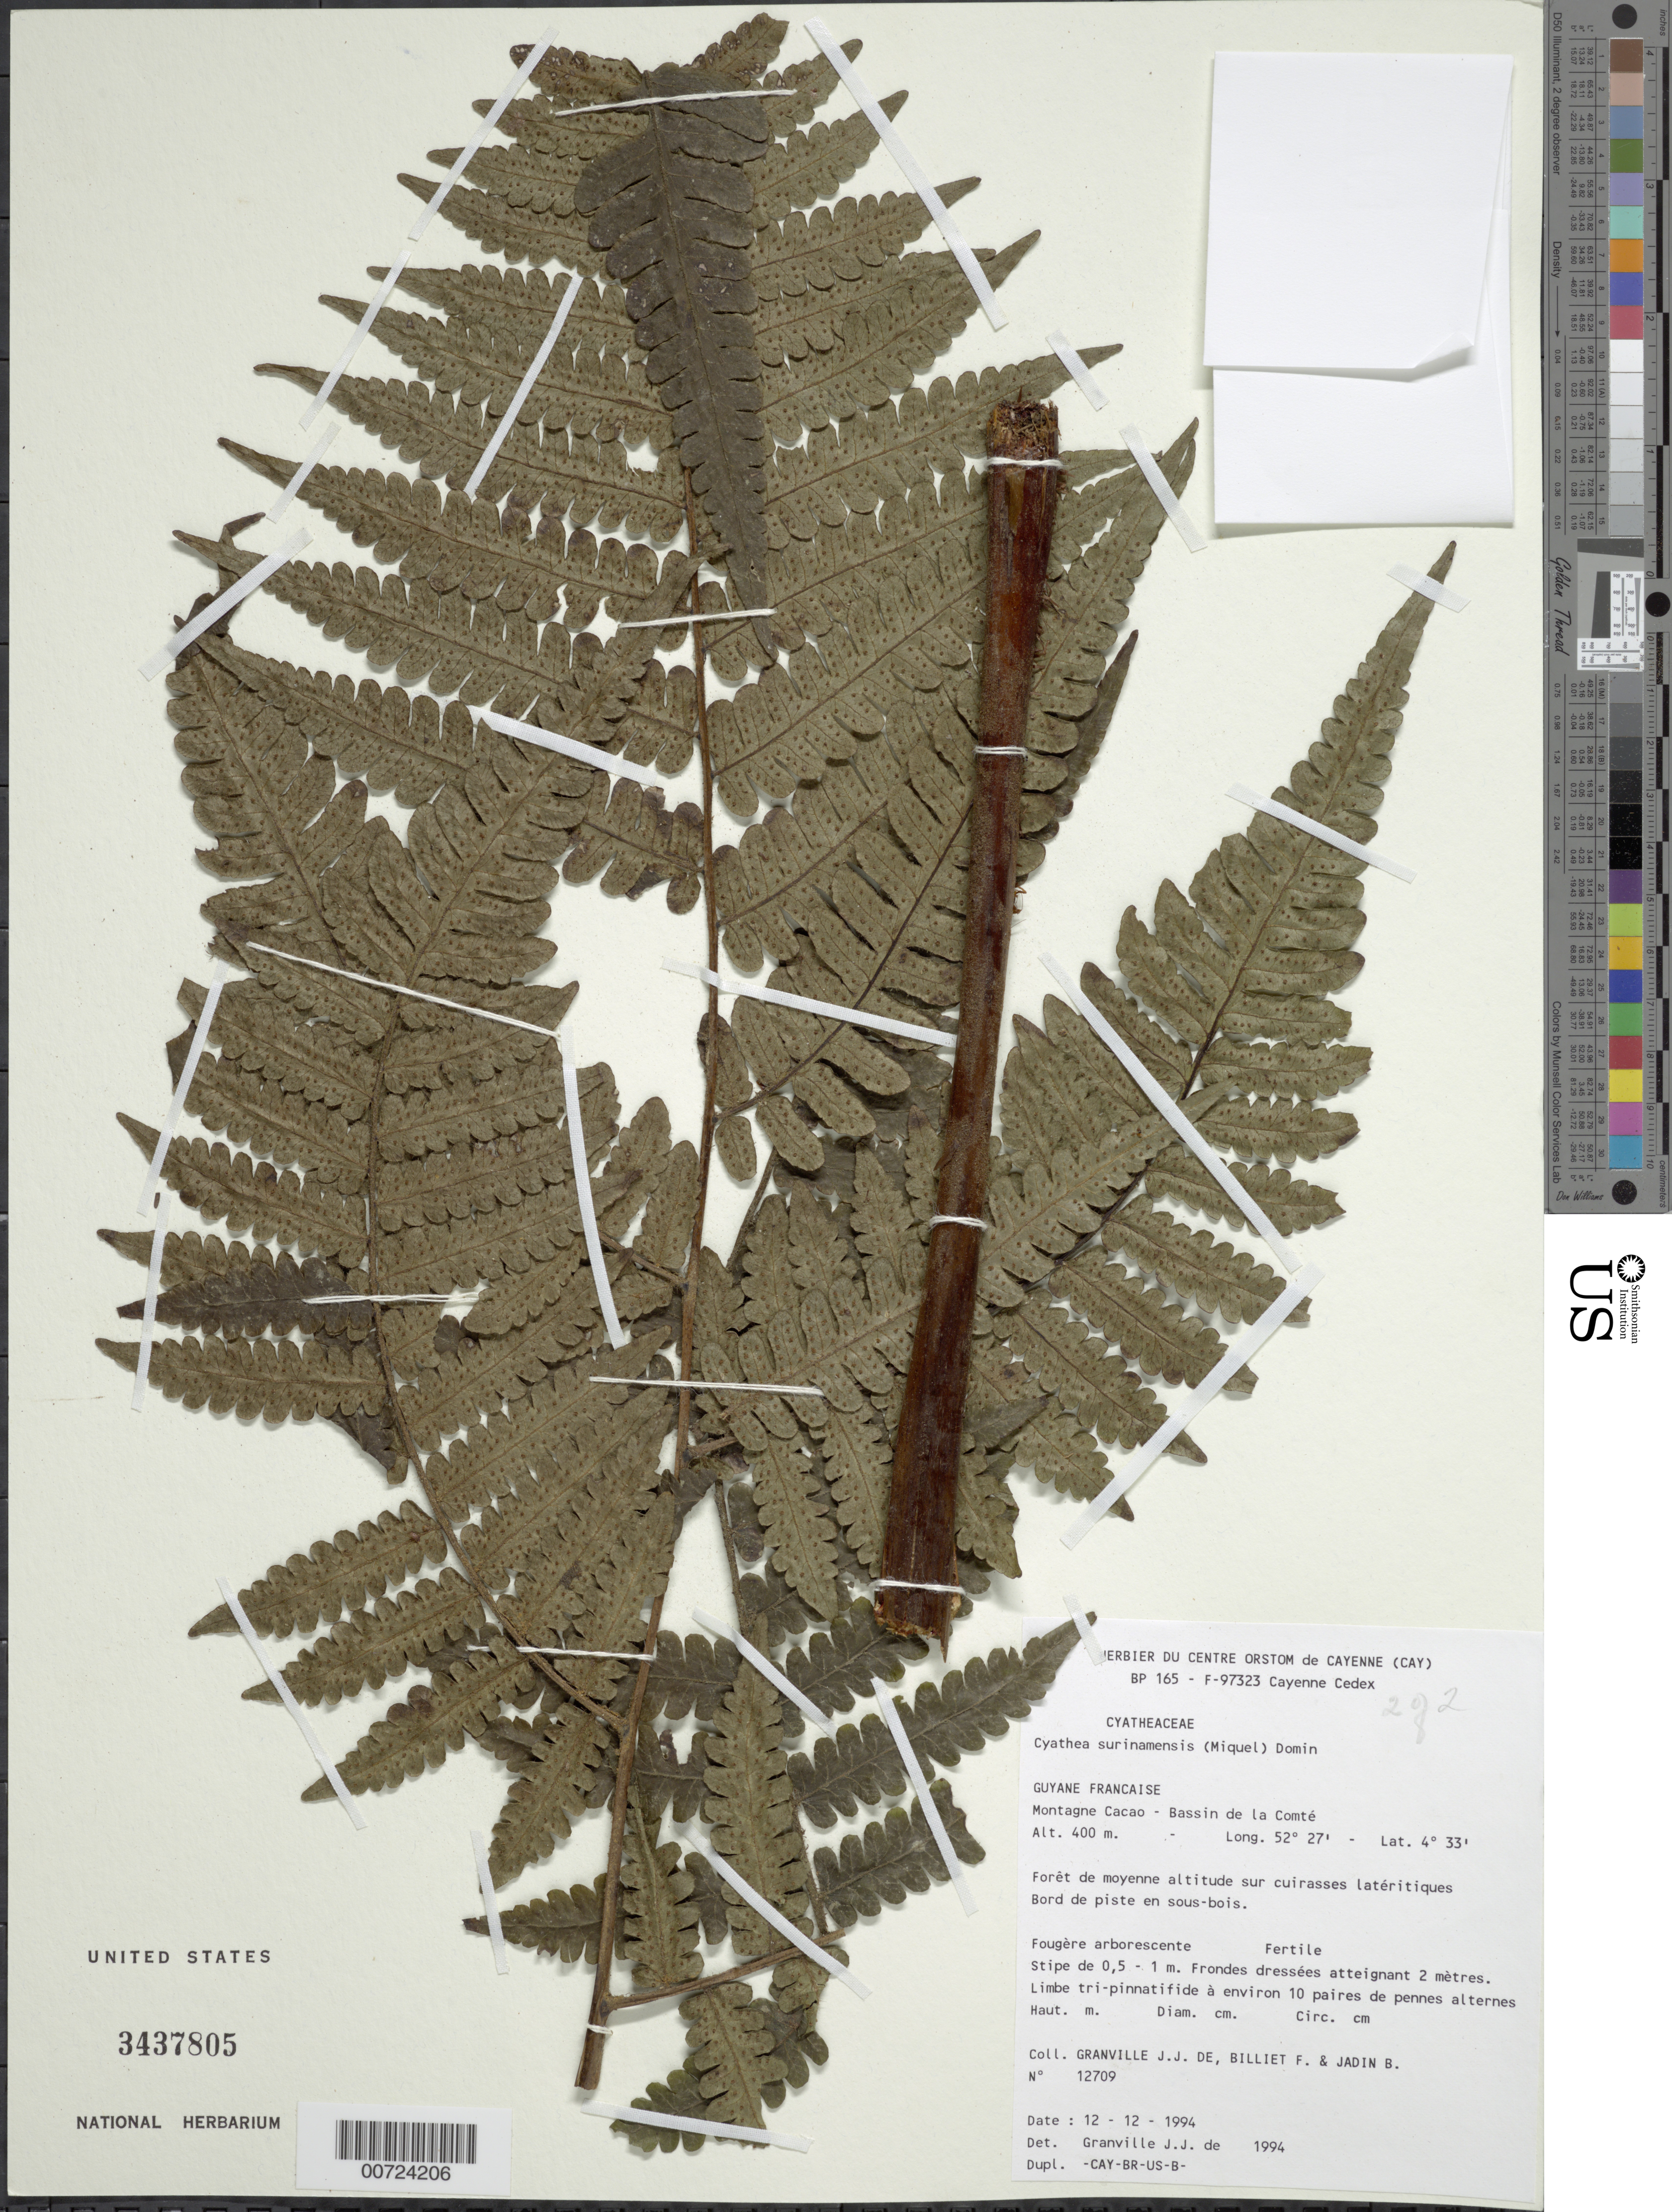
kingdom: Plantae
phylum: Tracheophyta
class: Polypodiopsida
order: Cyatheales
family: Cyatheaceae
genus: Cyathea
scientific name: Cyathea surinamensis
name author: (Miq.) Domin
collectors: J.-J. de Granville, F. Billiet & B. Jadin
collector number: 12709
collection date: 1994-12-12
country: French Guiana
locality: Montagne Cacao - Bassin de la Comte,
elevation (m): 400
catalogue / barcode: US 3437805